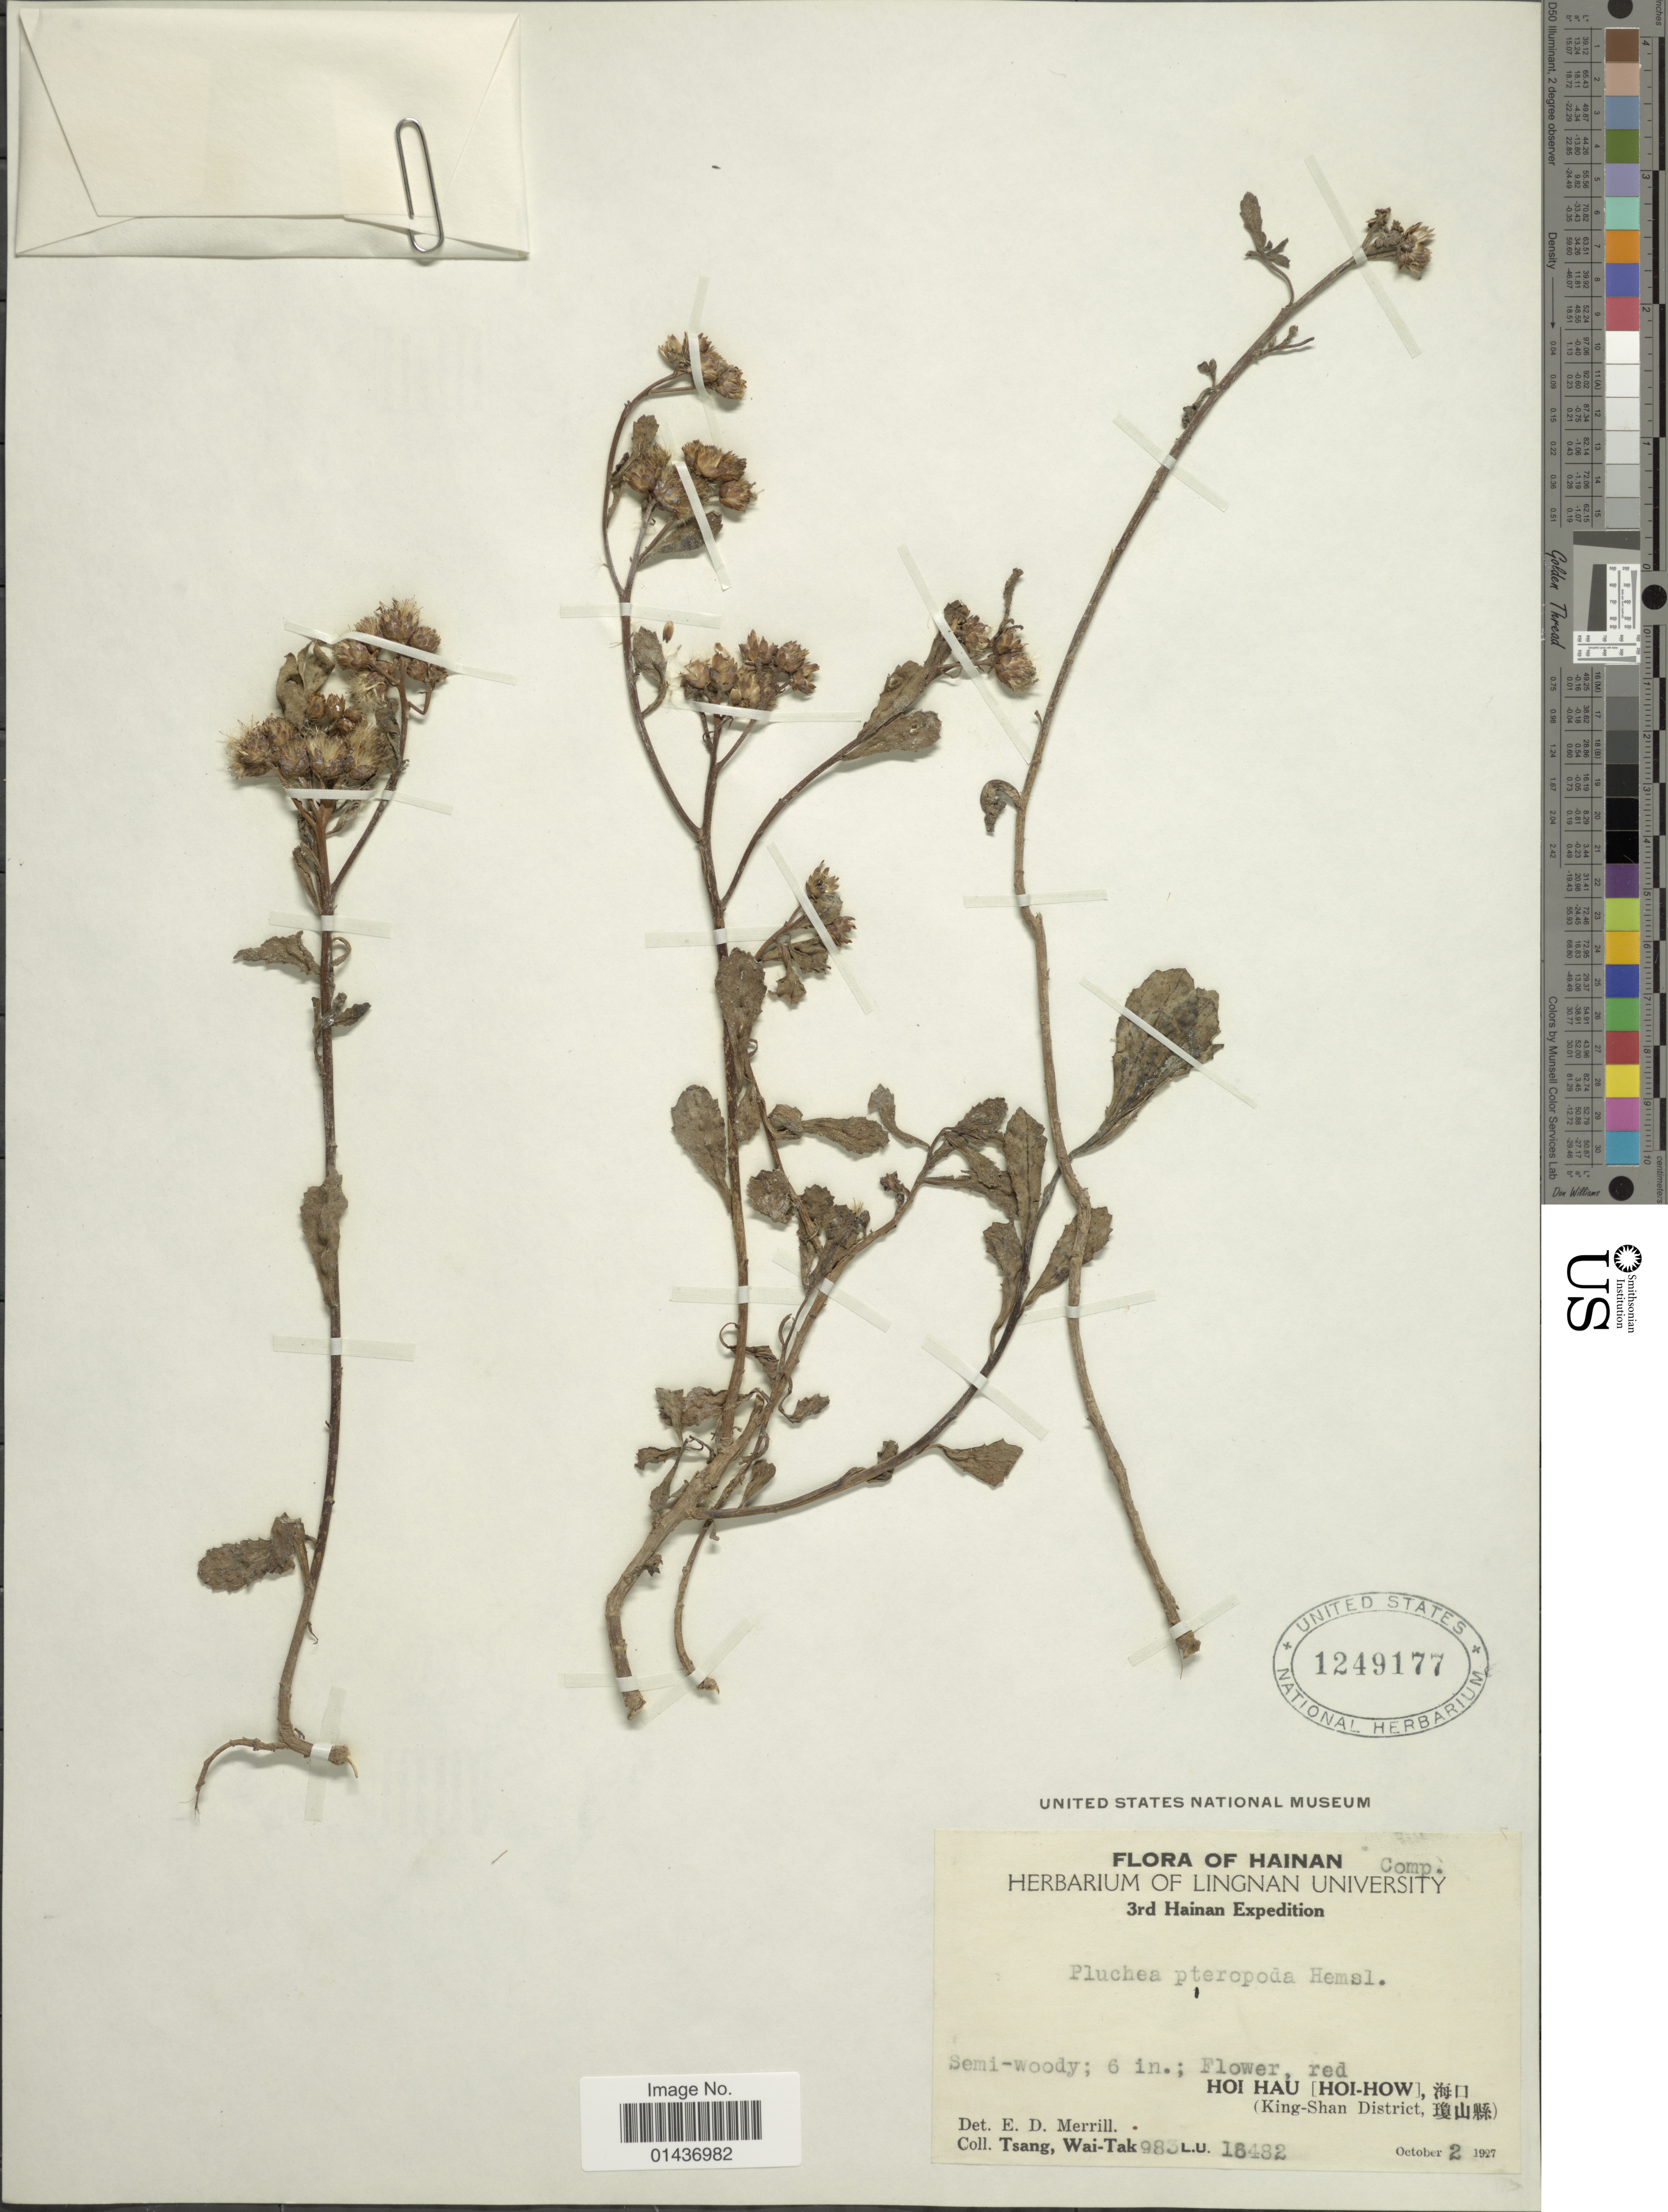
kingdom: Plantae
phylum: Tracheophyta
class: Magnoliopsida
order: Asterales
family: Asteraceae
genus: Pluchea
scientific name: Pluchea indica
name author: (L.) Less.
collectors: W. T. Tsang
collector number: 983/16482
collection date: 1927-10-02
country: China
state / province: Hainan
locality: Hainan, Hoi Hau [Hoi-How], (King-Shan District)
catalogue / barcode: US 1249177